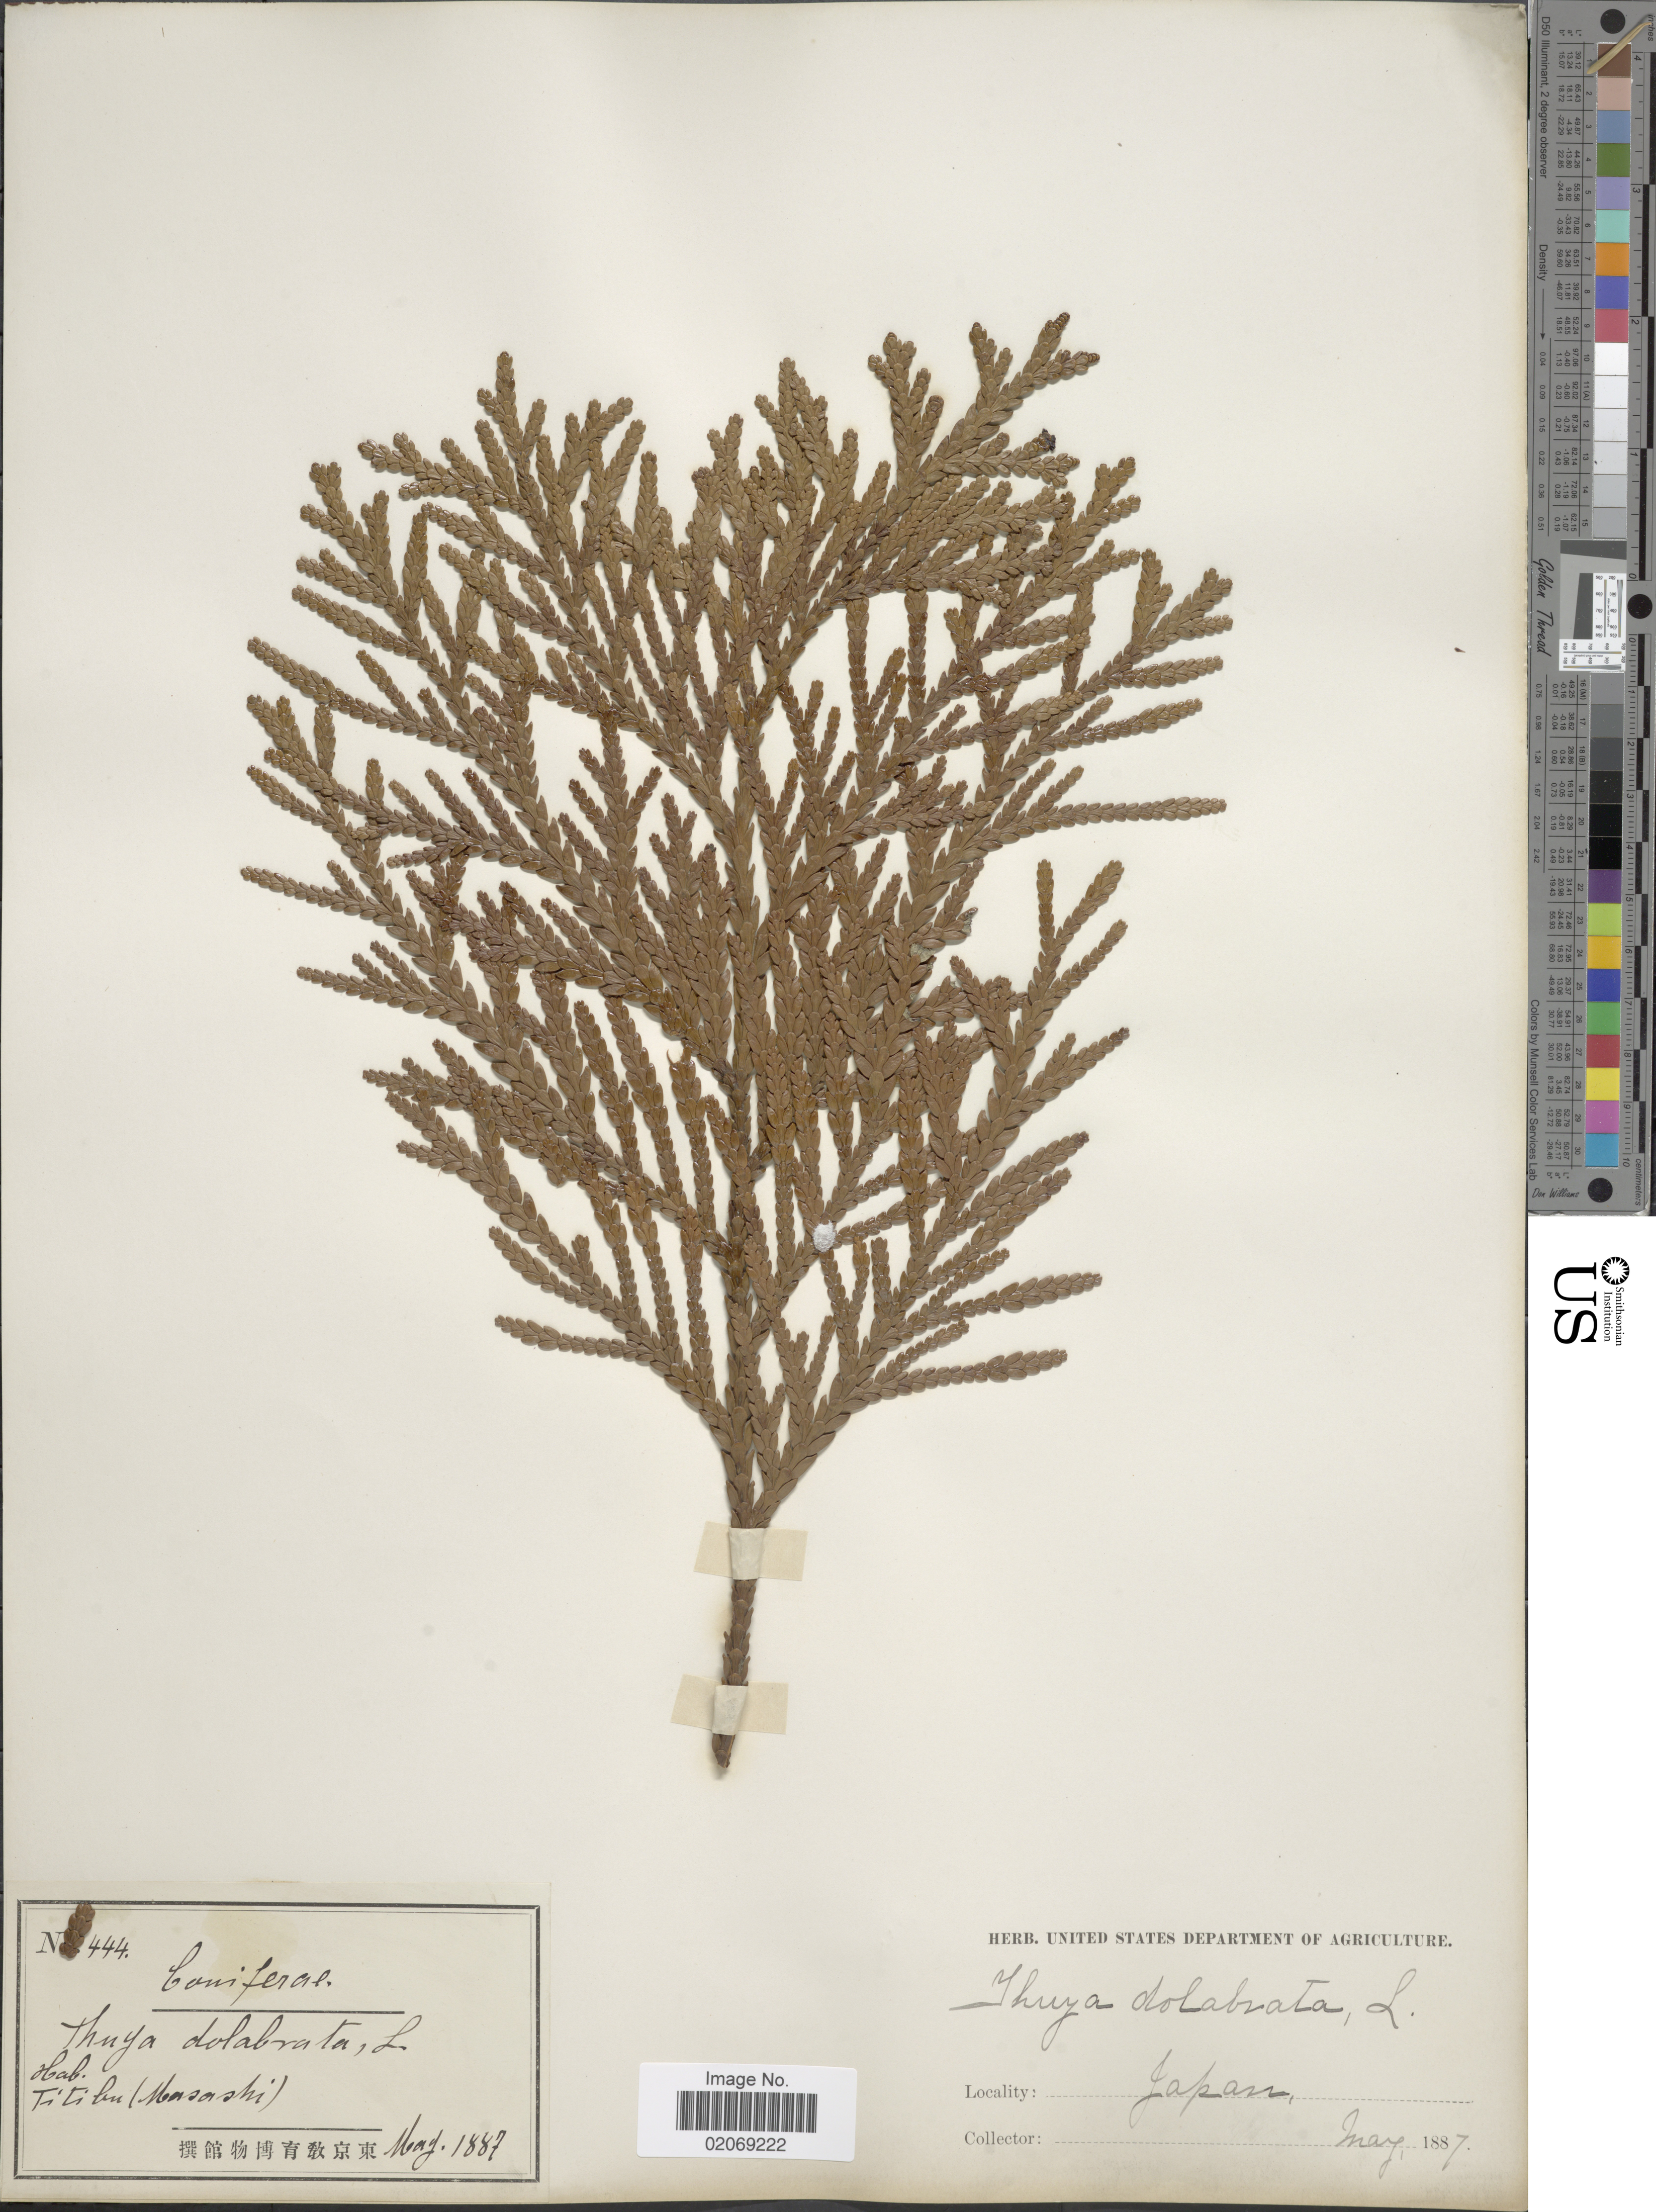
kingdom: Plantae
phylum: Tracheophyta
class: Pinopsida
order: Pinales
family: Cupressaceae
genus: Thujopsis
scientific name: Thujopsis dolabrata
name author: (Thunb. ex L. f.) Siebold & Zucc.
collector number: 444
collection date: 1887-05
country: Japan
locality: Titibu (Musashi).